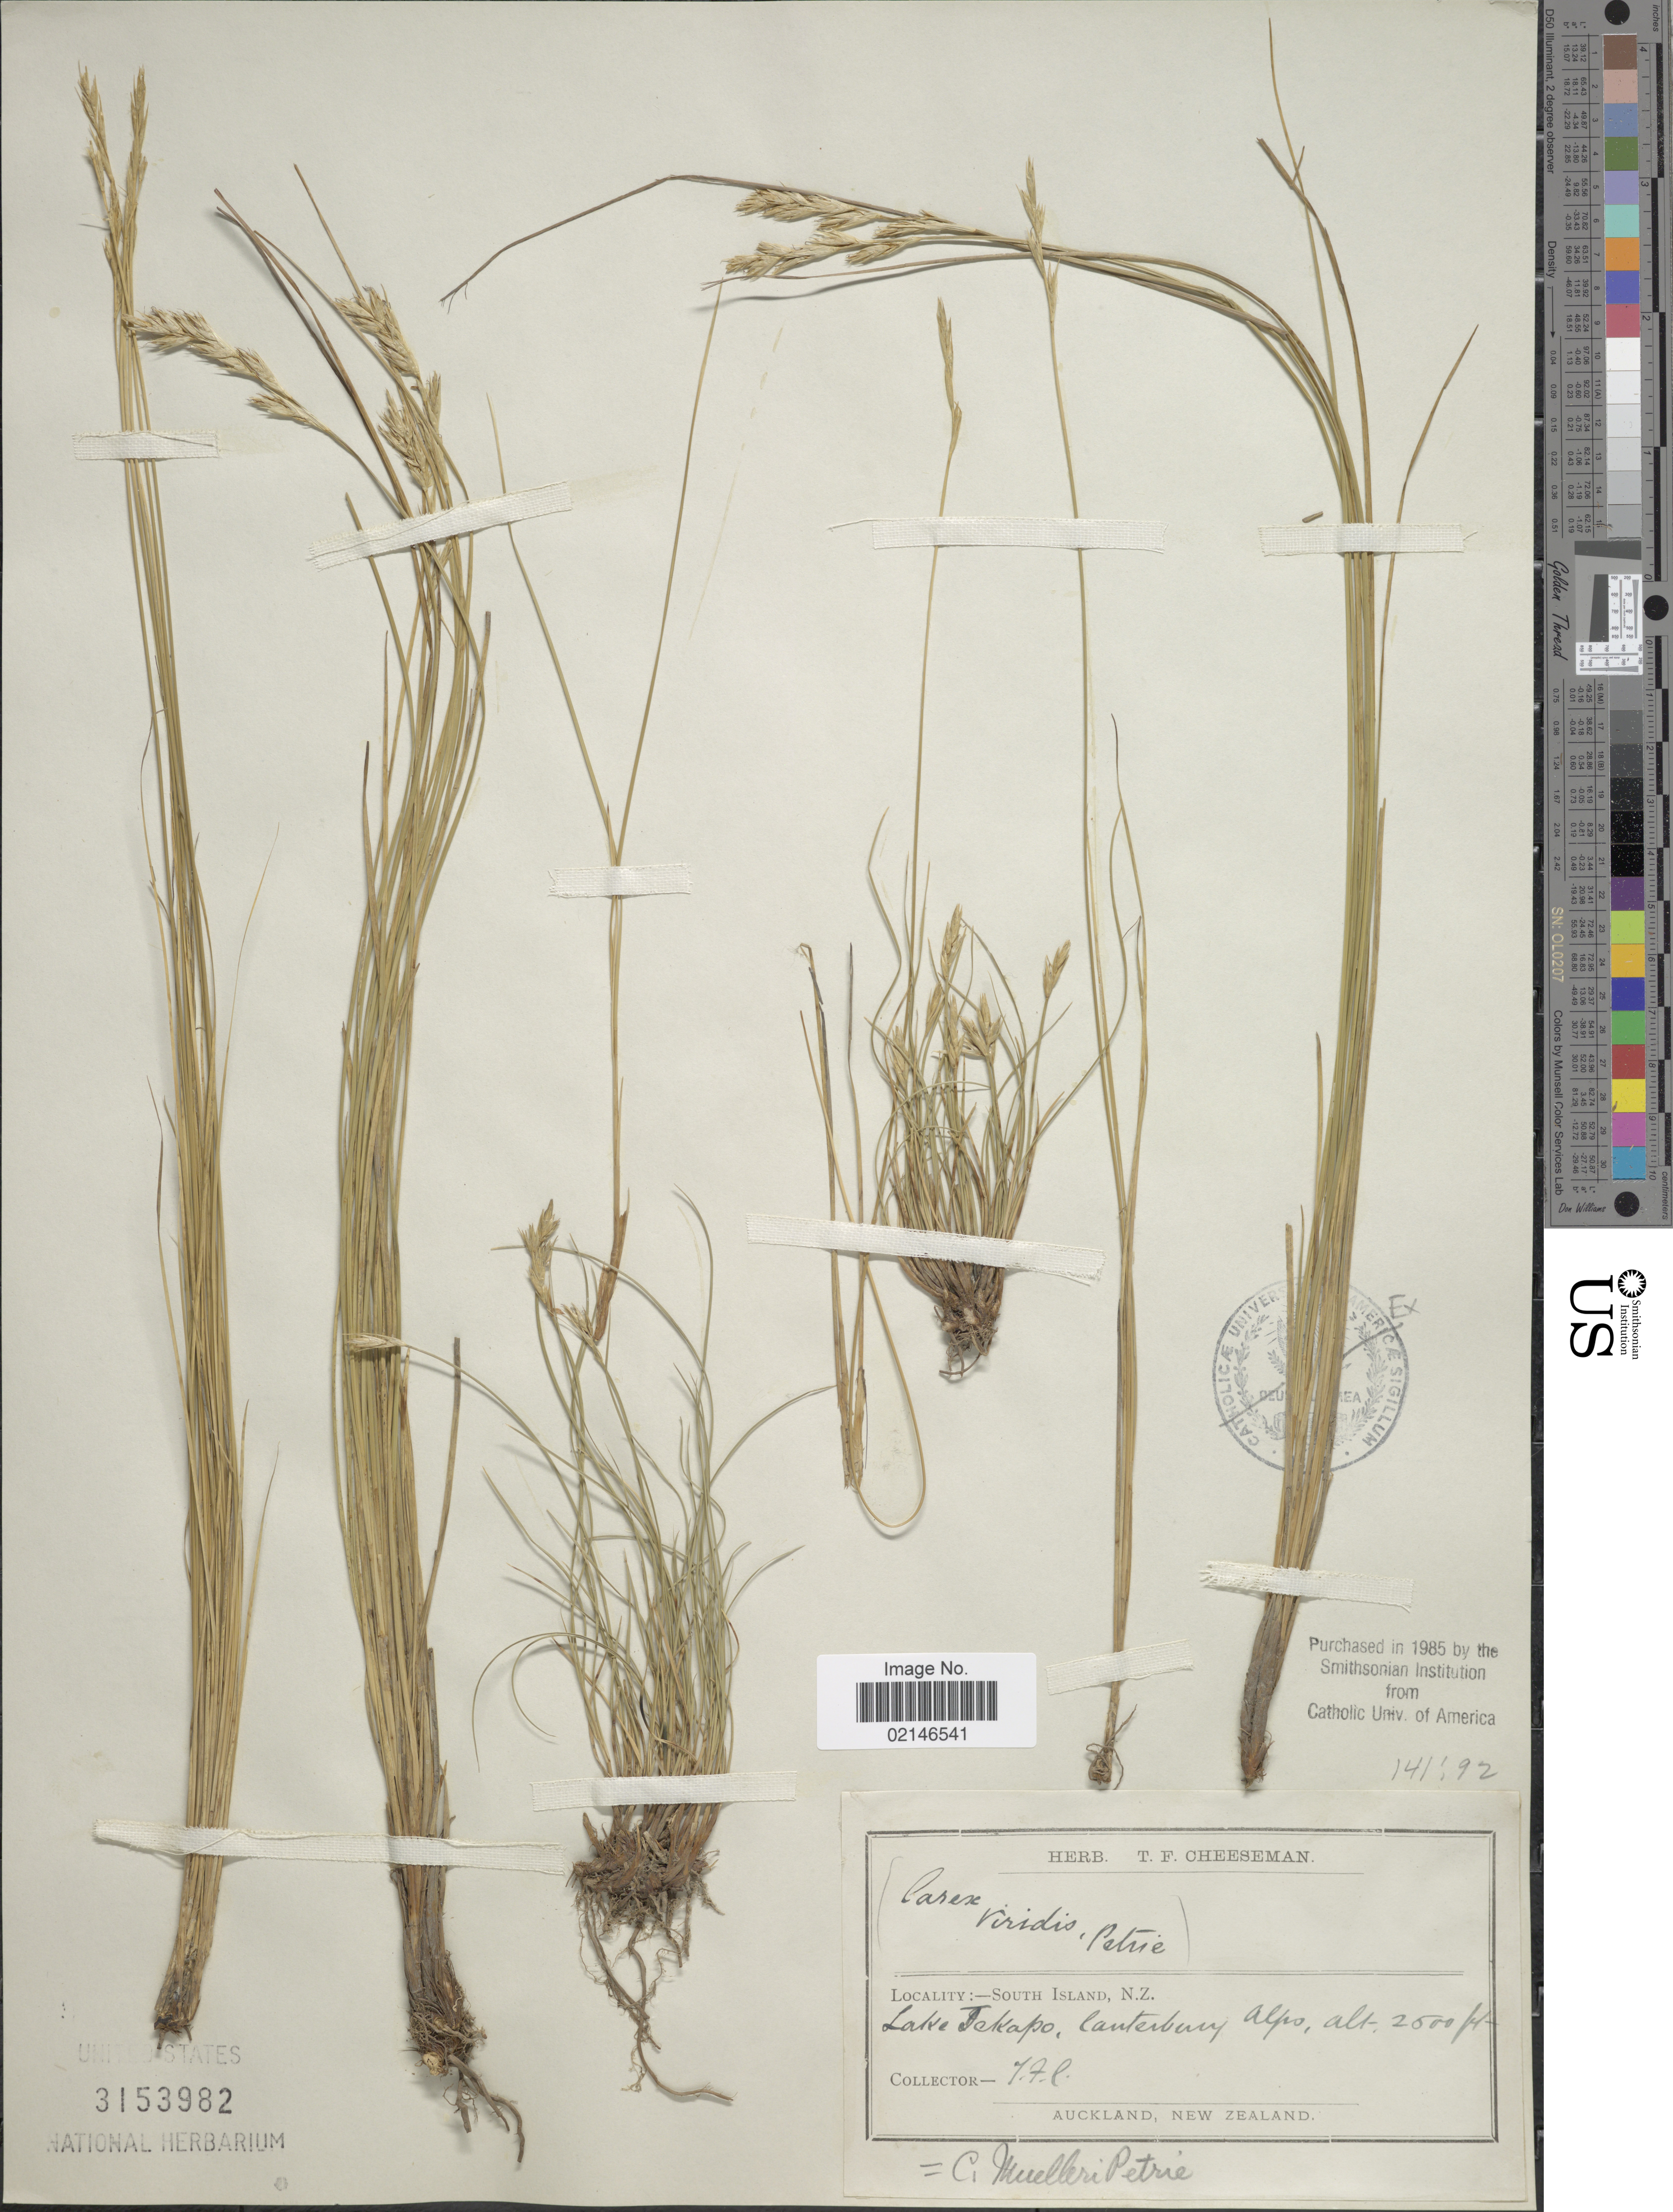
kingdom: Plantae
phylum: Tracheophyta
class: Liliopsida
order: Poales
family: Cyperaceae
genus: Carex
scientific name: Carex muelleri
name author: Petrie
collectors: T. F. Cheeseman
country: New Zealand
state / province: Canterbury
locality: South Island, Lake Tekapo, Canterbury alps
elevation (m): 762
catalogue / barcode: US 3153982